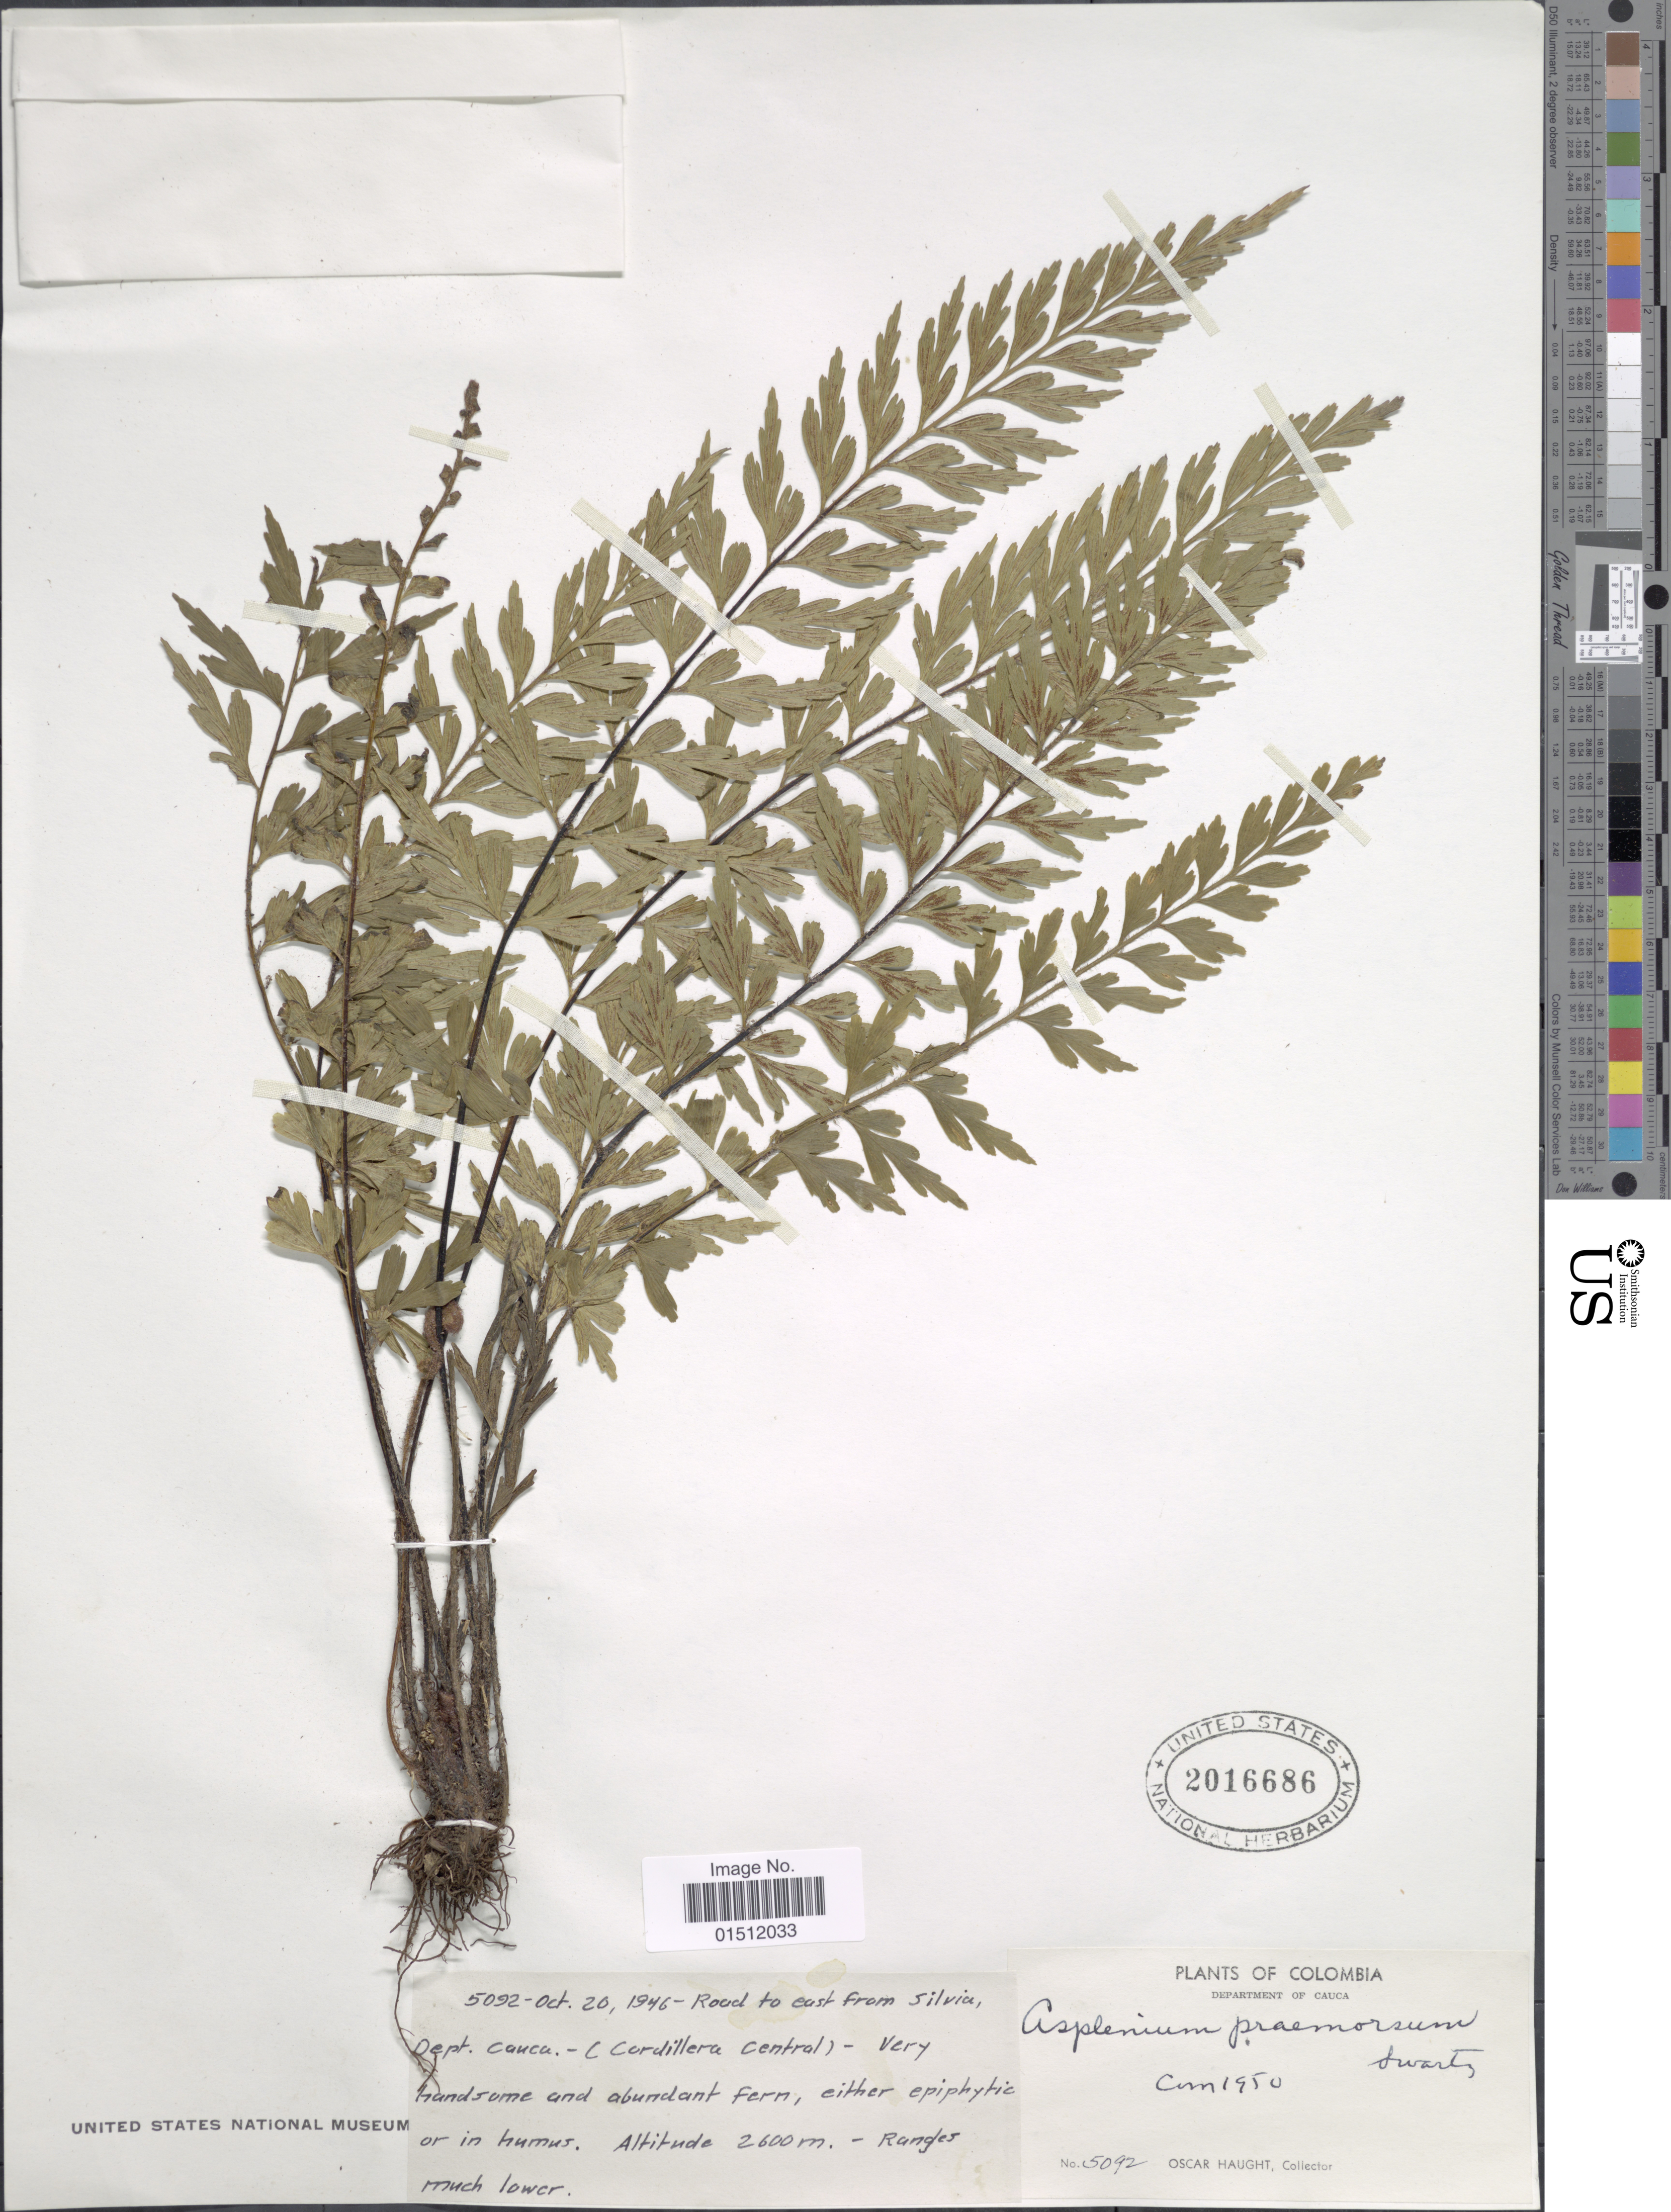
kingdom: Plantae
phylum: Tracheophyta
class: Polypodiopsida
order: Polypodiales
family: Aspleniaceae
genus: Asplenium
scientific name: Asplenium praemorsum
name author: Sw.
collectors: O. L. Haught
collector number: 5092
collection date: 1946-10-20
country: Colombia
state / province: Cauca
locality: Road to east from Silvia, Dept. Cauca.- (Cordillera Central)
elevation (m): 2600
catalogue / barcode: US 2016686